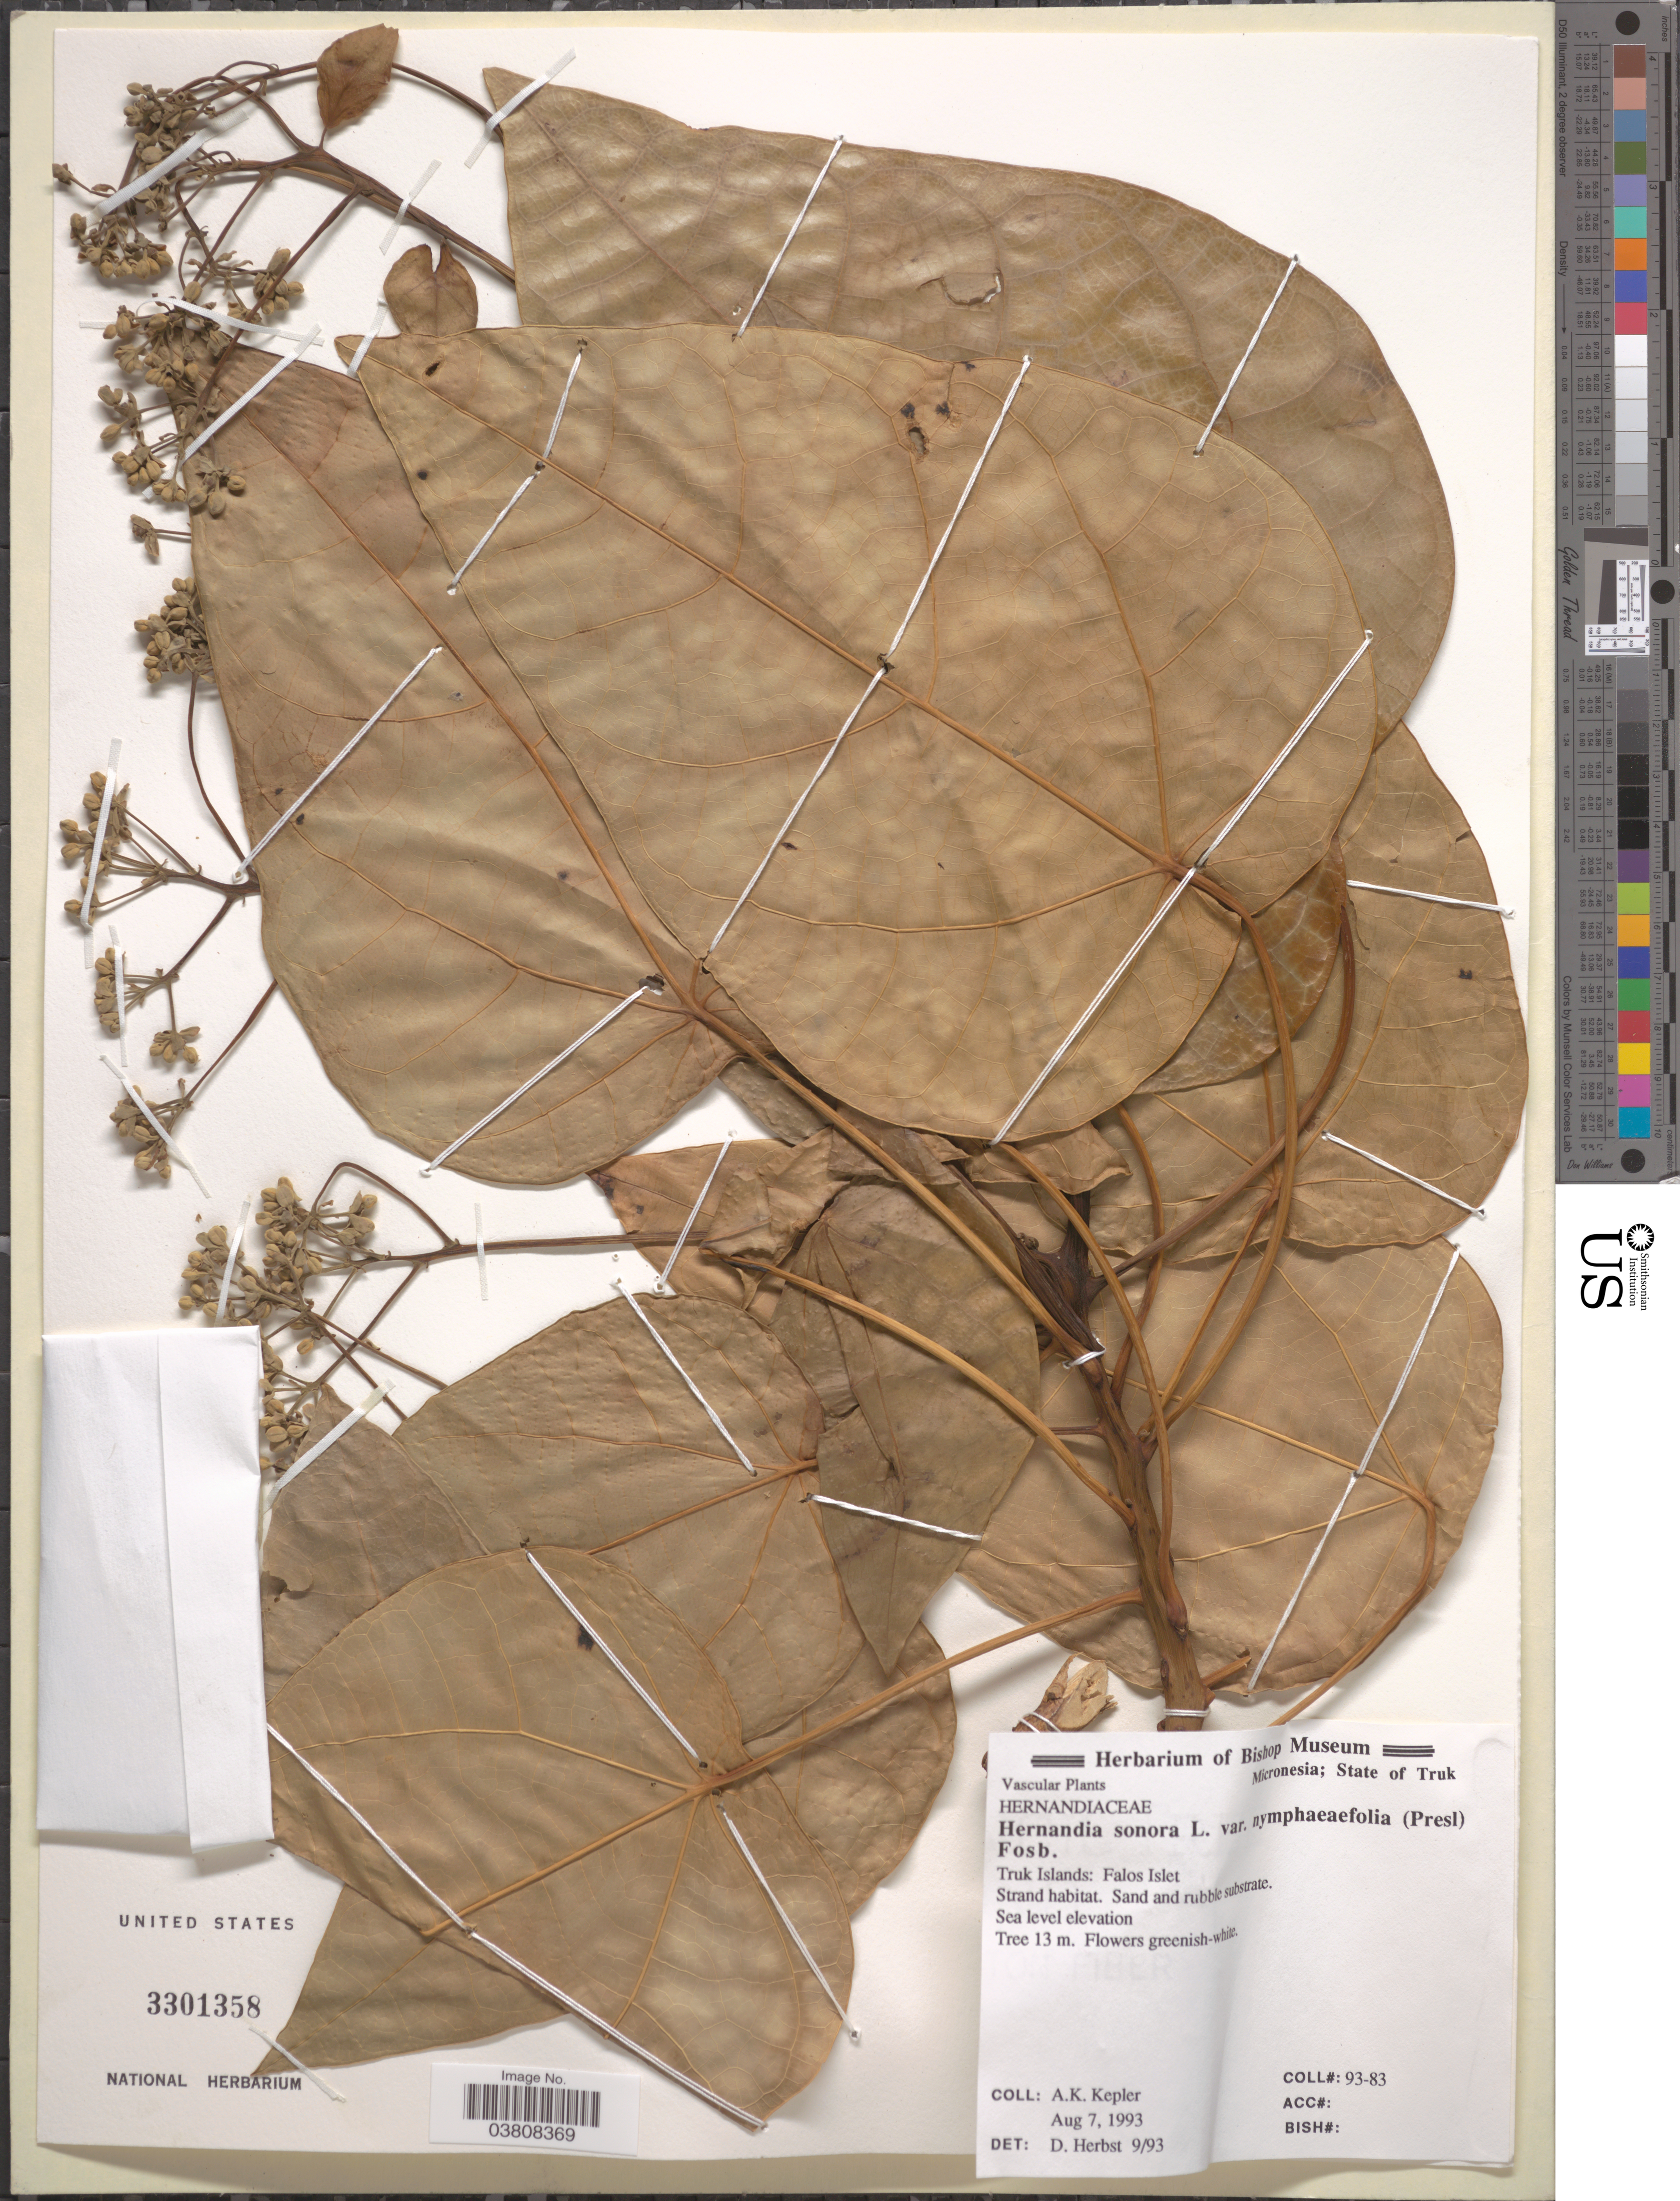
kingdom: Plantae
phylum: Tracheophyta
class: Magnoliopsida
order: Laurales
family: Hernandiaceae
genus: Hernandia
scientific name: Hernandia nymphaeifolia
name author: (C. Presl) Kubitzki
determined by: Strong, Mark T., (BOT), Smithsonian Institution - National Museum of Natural History (UNITED STATES)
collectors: A. K. Kepler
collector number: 93-83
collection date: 1993-08-07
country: Micronesia, Federated States of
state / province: Truk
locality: Micronesia. Truk Islands: Falos Islet.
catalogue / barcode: US 3301358